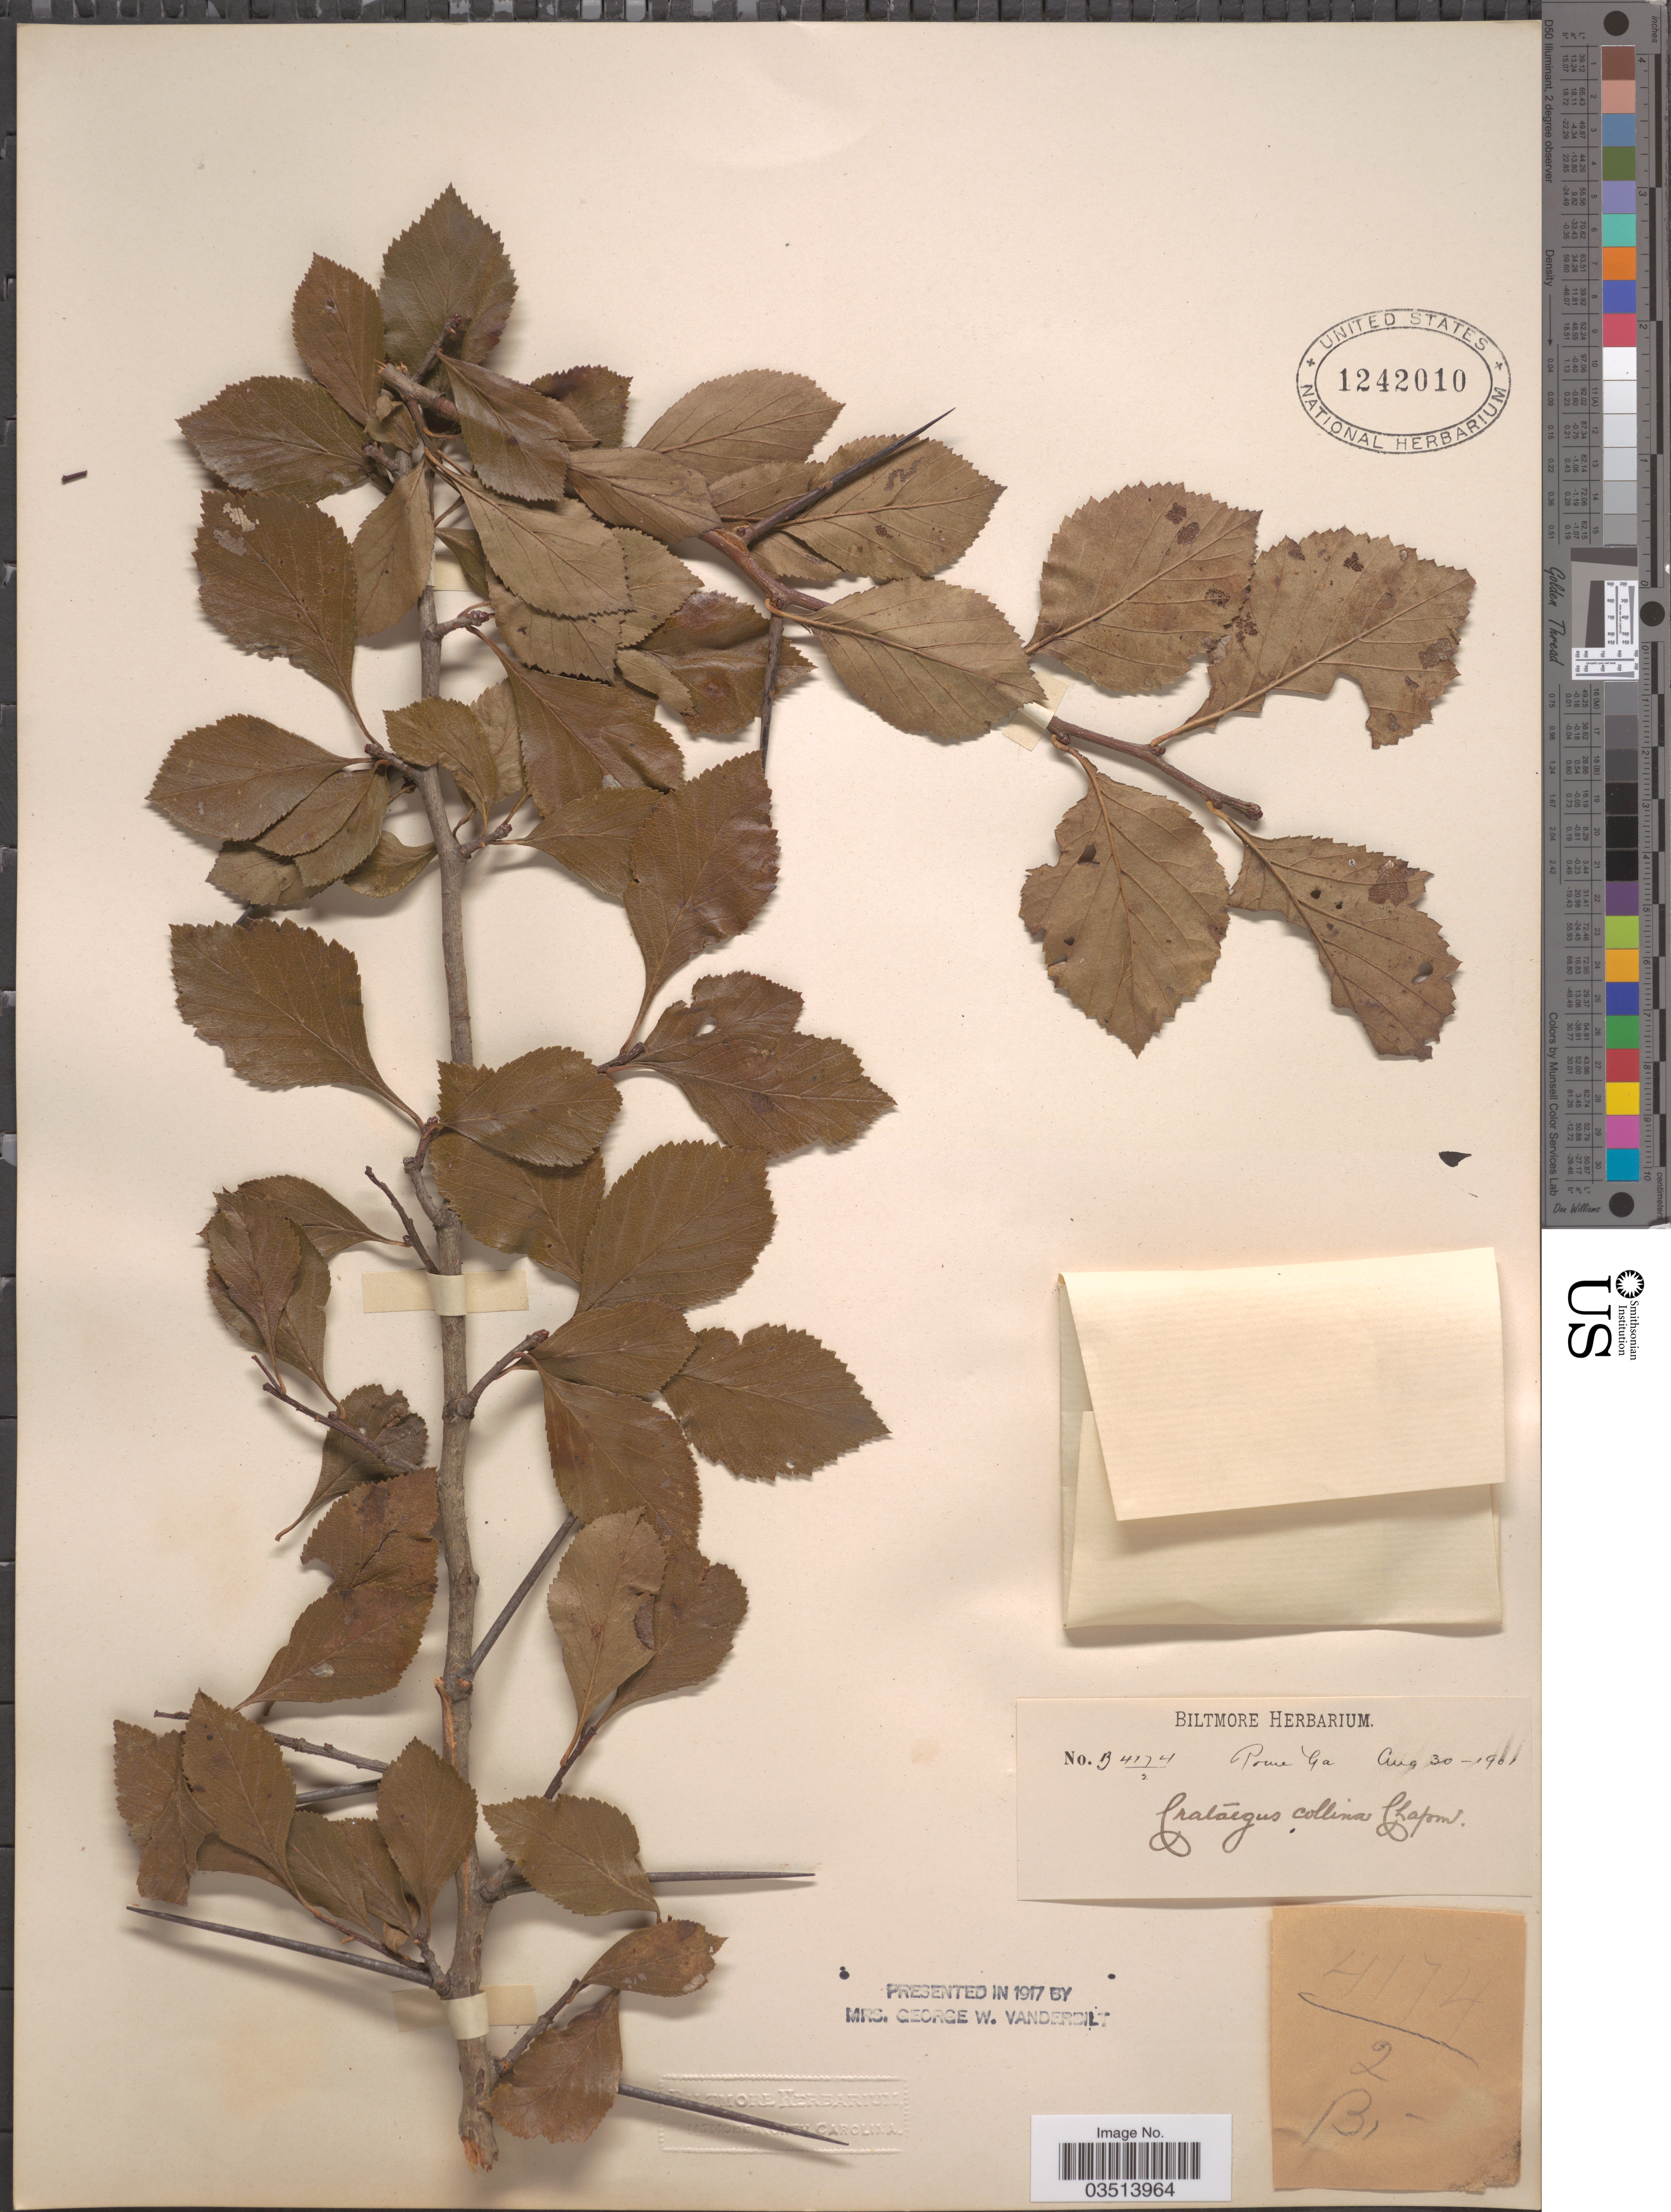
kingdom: Plantae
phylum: Tracheophyta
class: Magnoliopsida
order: Rosales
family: Rosaceae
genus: Crataegus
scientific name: Crataegus collina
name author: Chapm.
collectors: ex herb. Biltmore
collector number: B4174-2?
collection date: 1901-08-30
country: United States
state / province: Georgia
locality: Rome.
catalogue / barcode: US 1242010